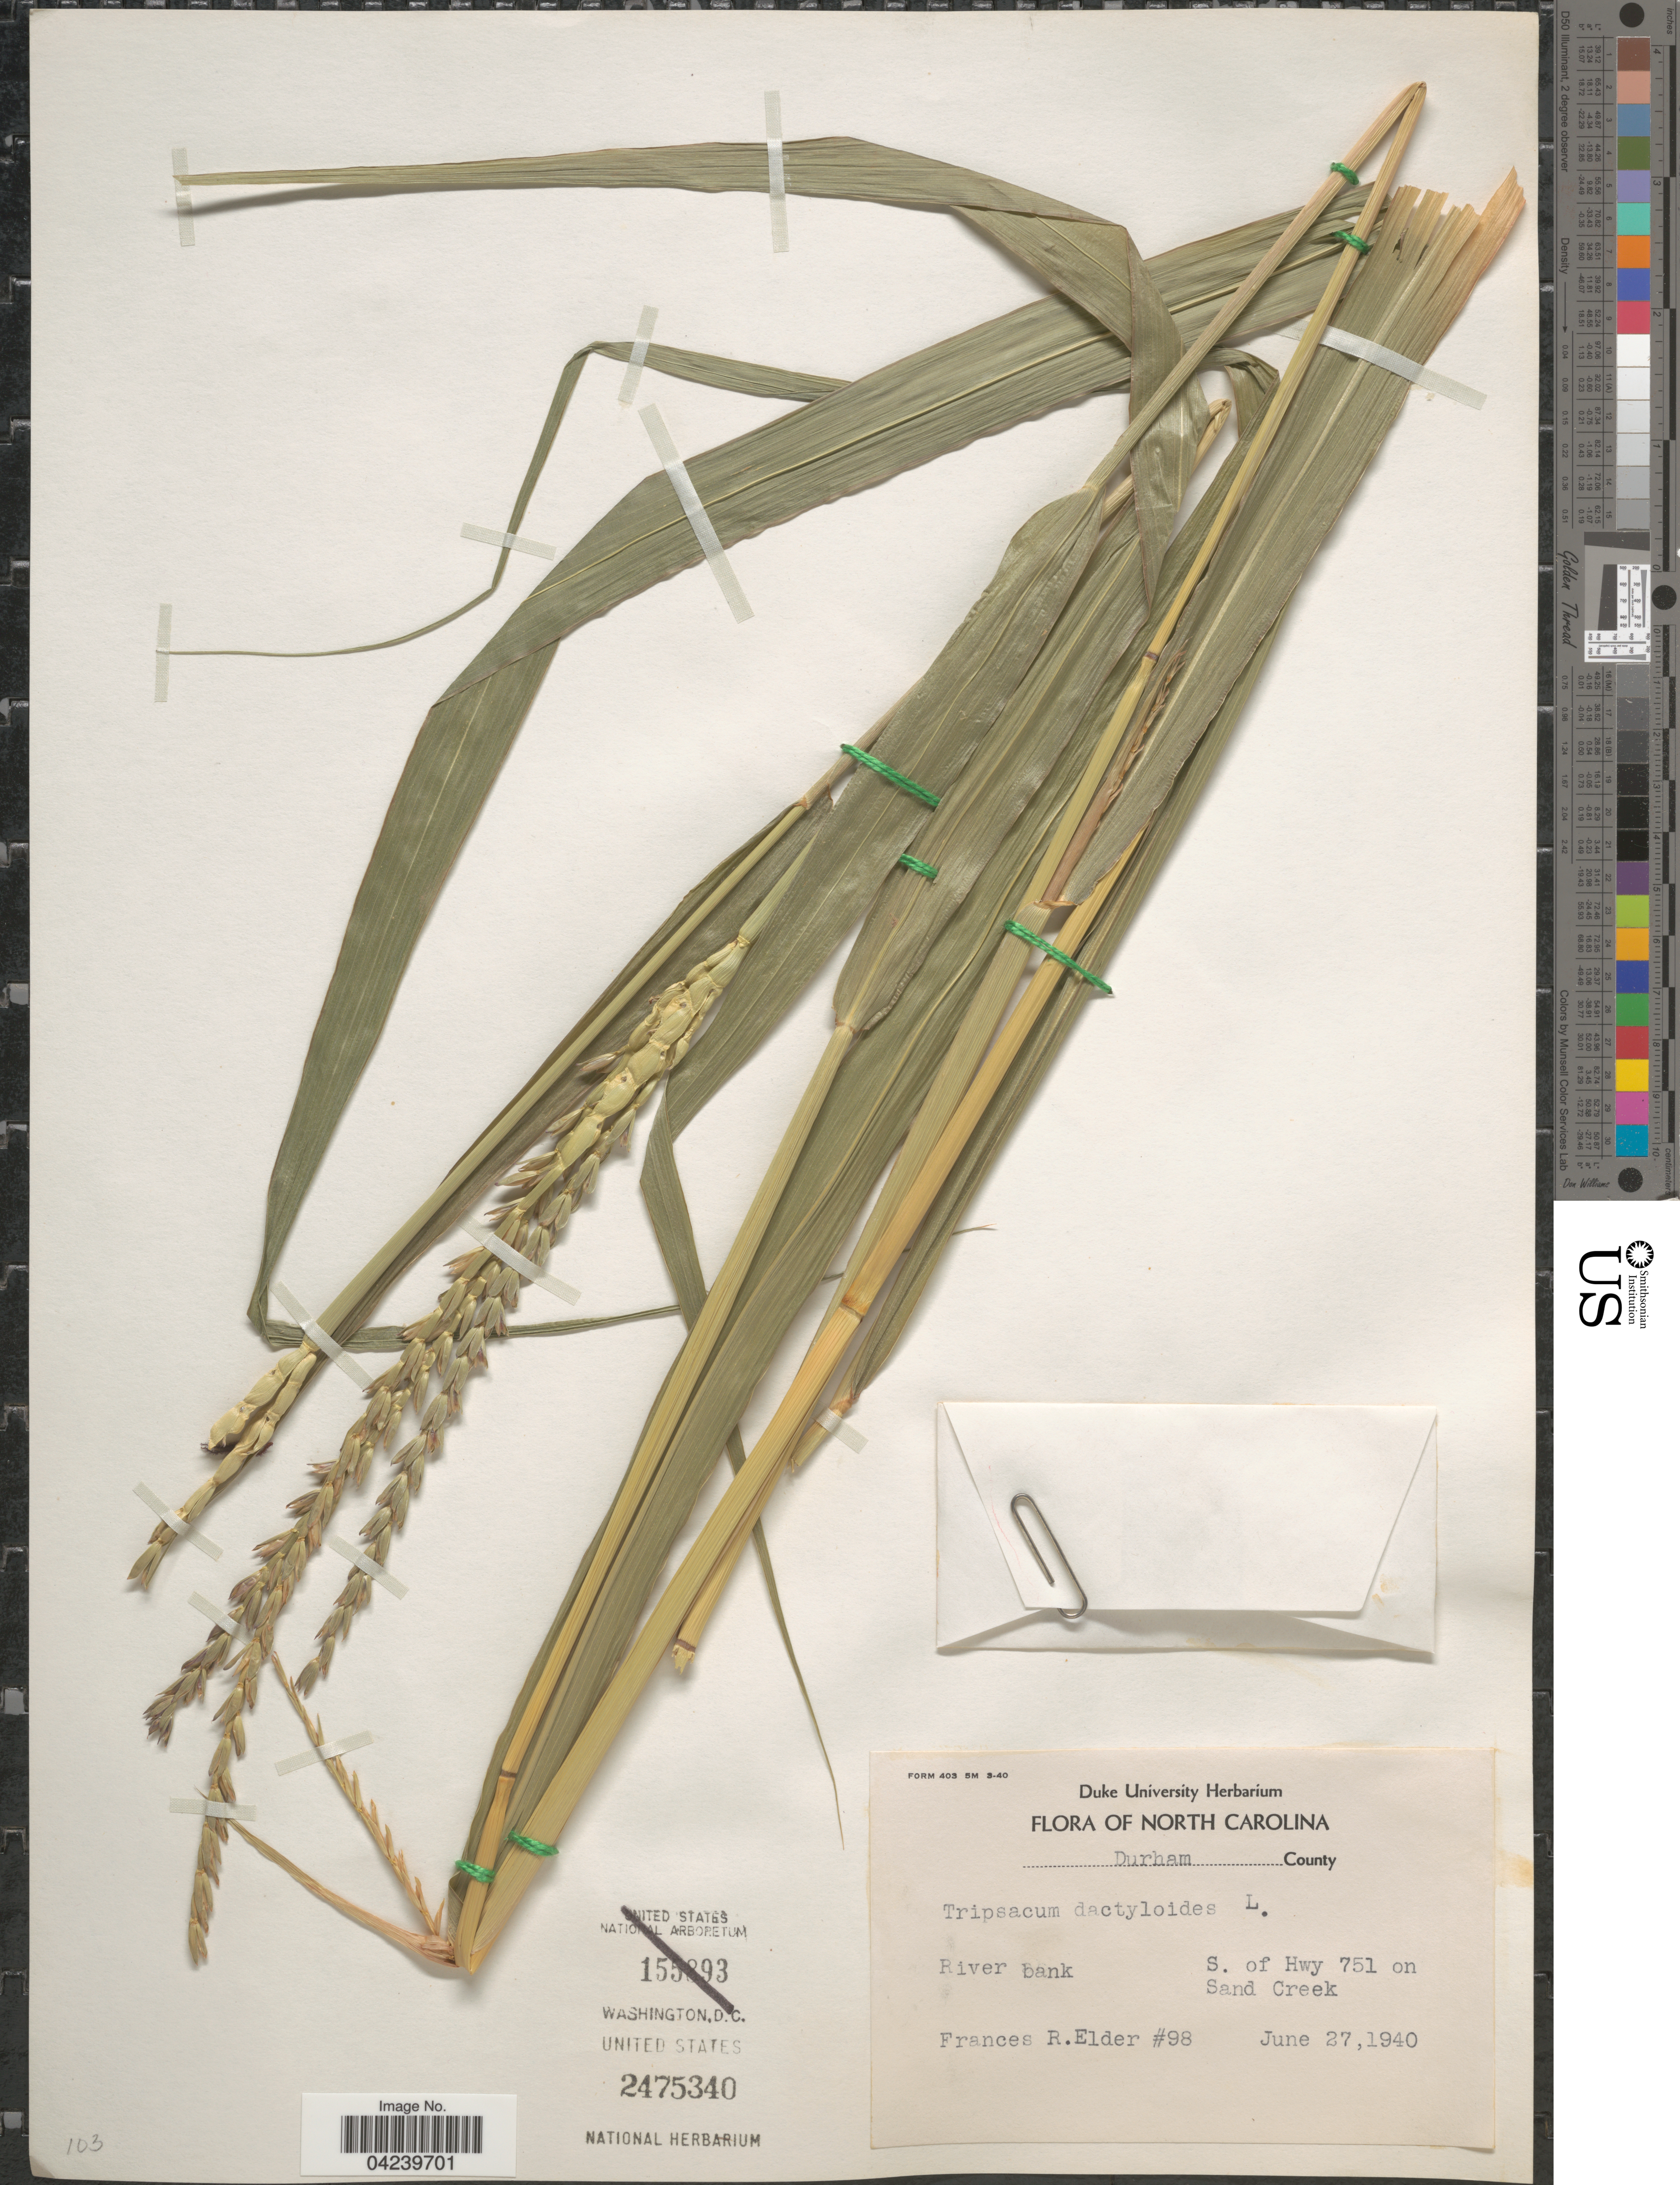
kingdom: Plantae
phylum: Tracheophyta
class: Liliopsida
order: Poales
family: Poaceae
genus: Tripsacum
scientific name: Tripsacum dactyloides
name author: (L.) L.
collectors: F. Elder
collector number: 98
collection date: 1940-06-27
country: United States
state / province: North Carolina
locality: Durham County. River bank. S. of Hwy 751 on Sand Creek.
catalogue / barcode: US 2475340